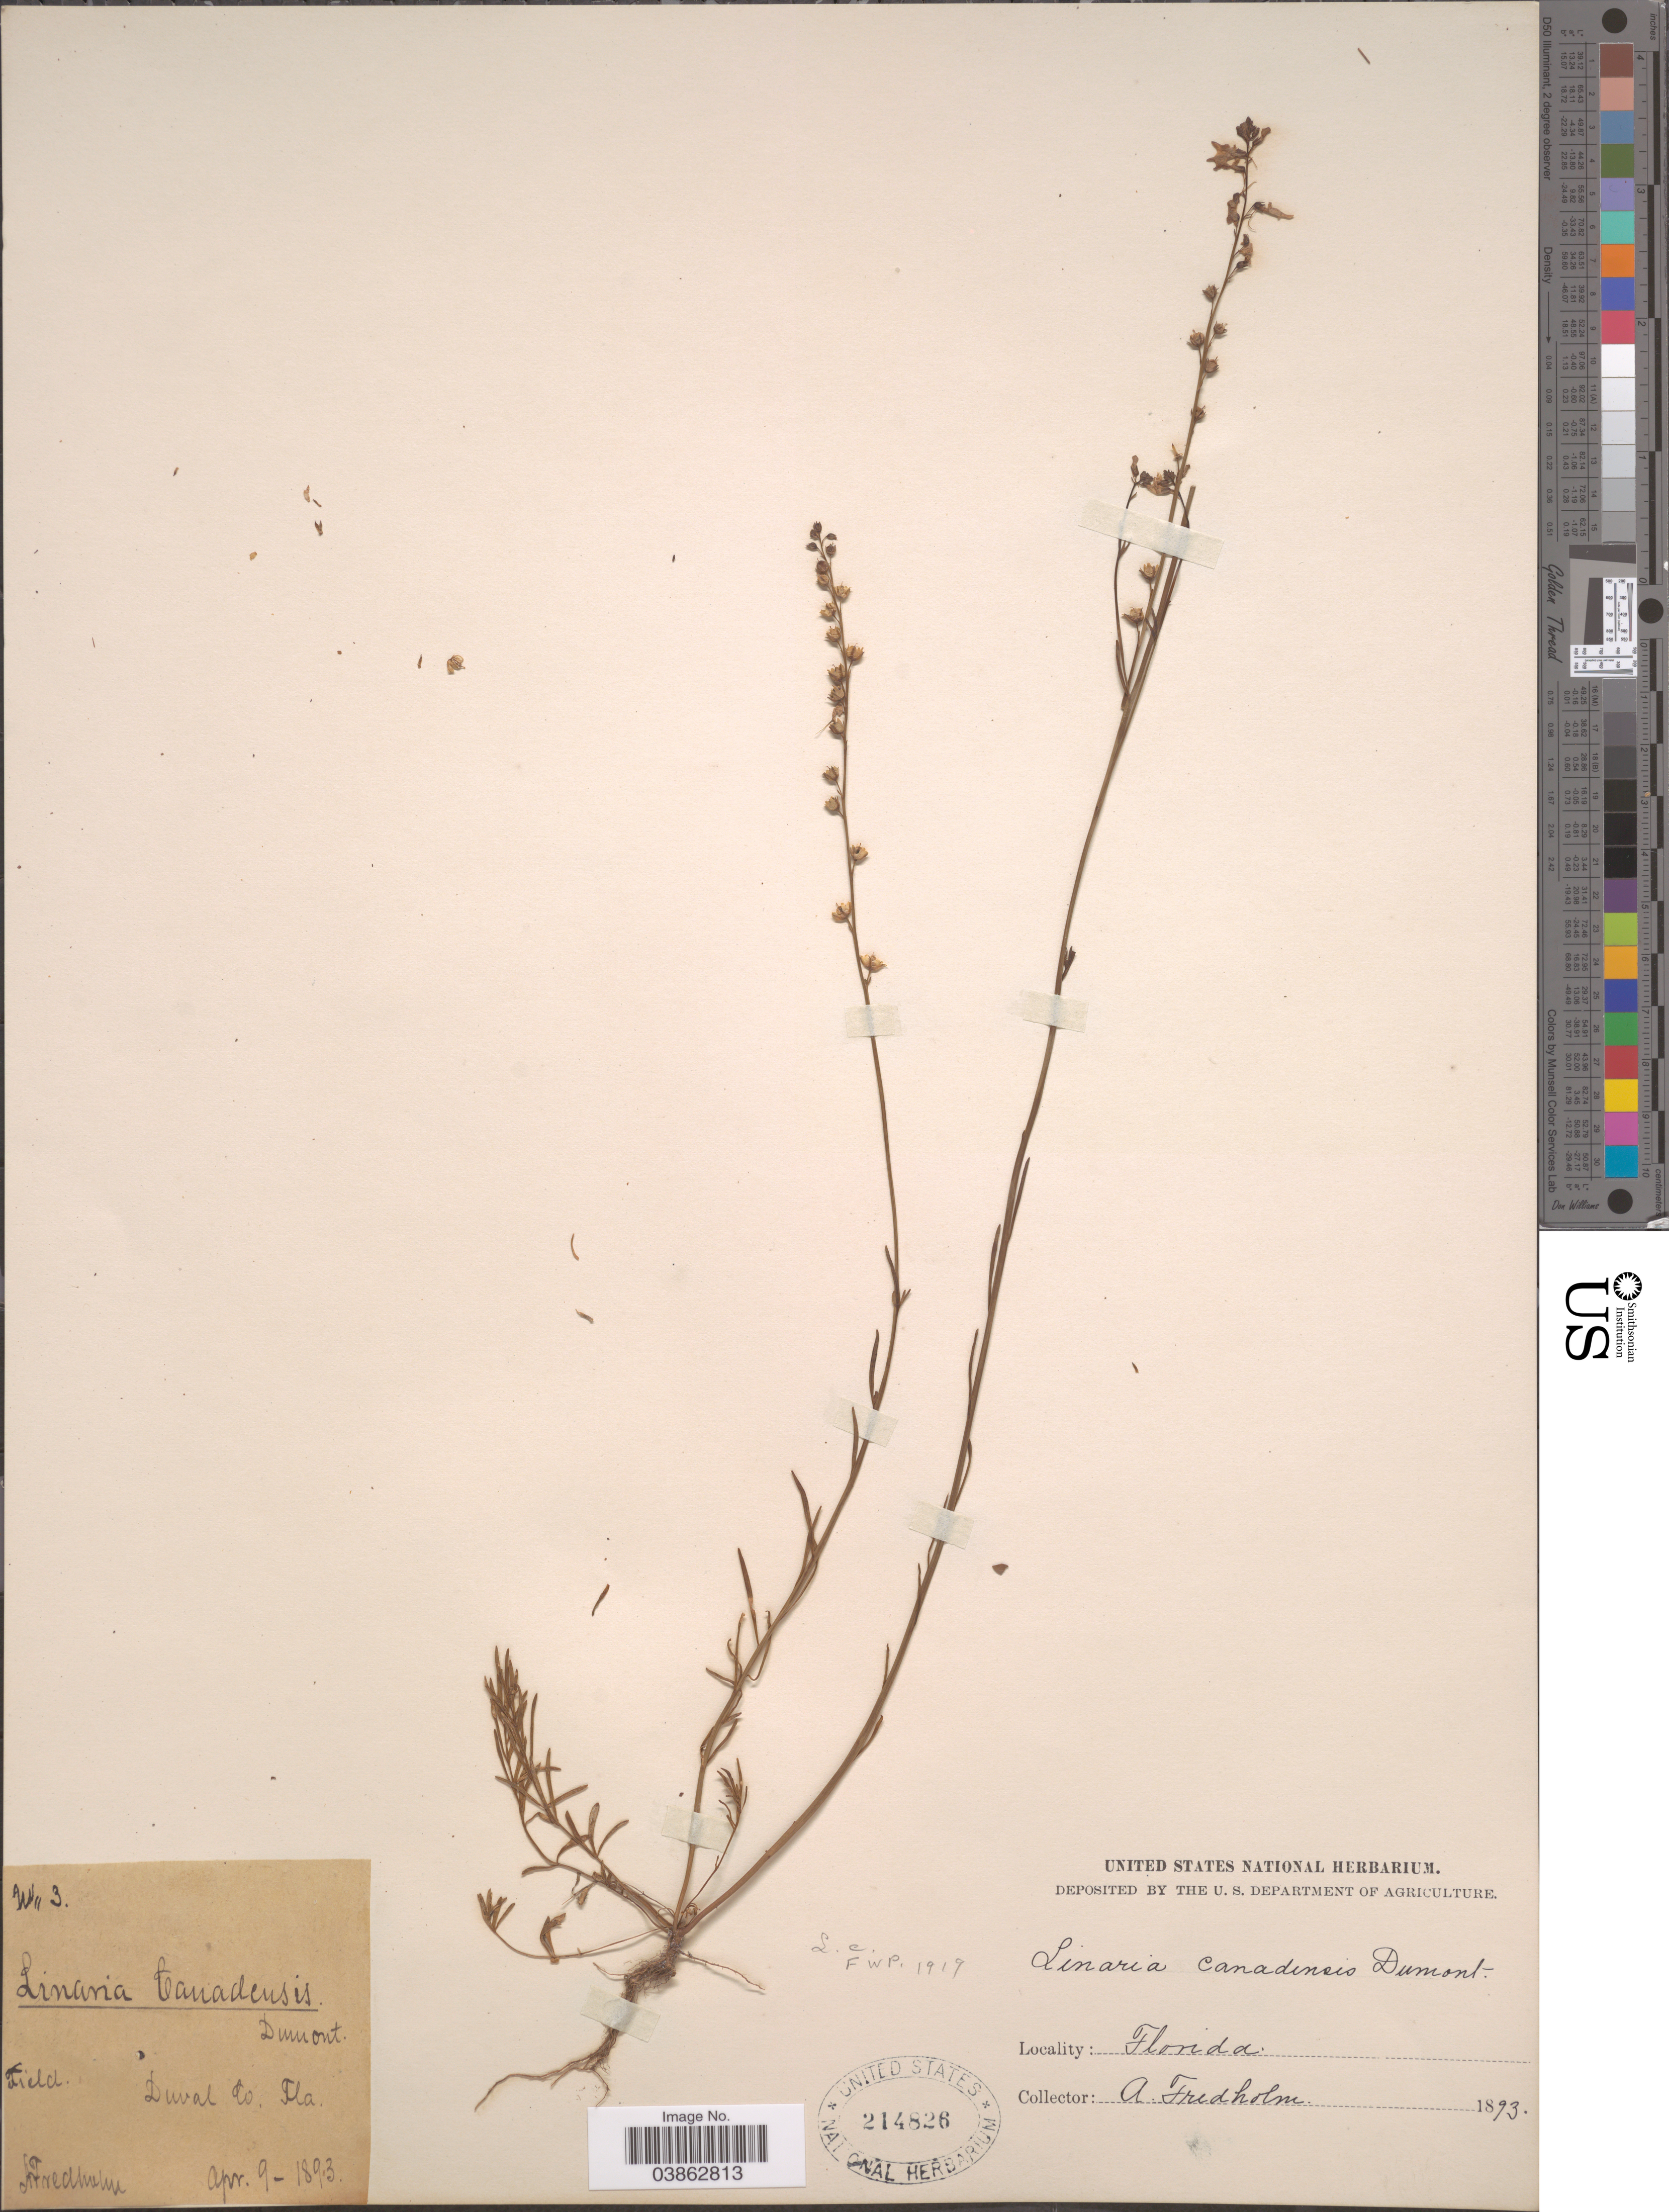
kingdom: Plantae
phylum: Tracheophyta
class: Magnoliopsida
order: Lamiales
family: Plantaginaceae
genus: Linaria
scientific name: Linaria canadensis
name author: (L.) Dum. Cours.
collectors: A. Fredholm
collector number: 3*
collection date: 1893-08-09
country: United States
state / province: Florida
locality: Duval Co.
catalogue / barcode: US 214826